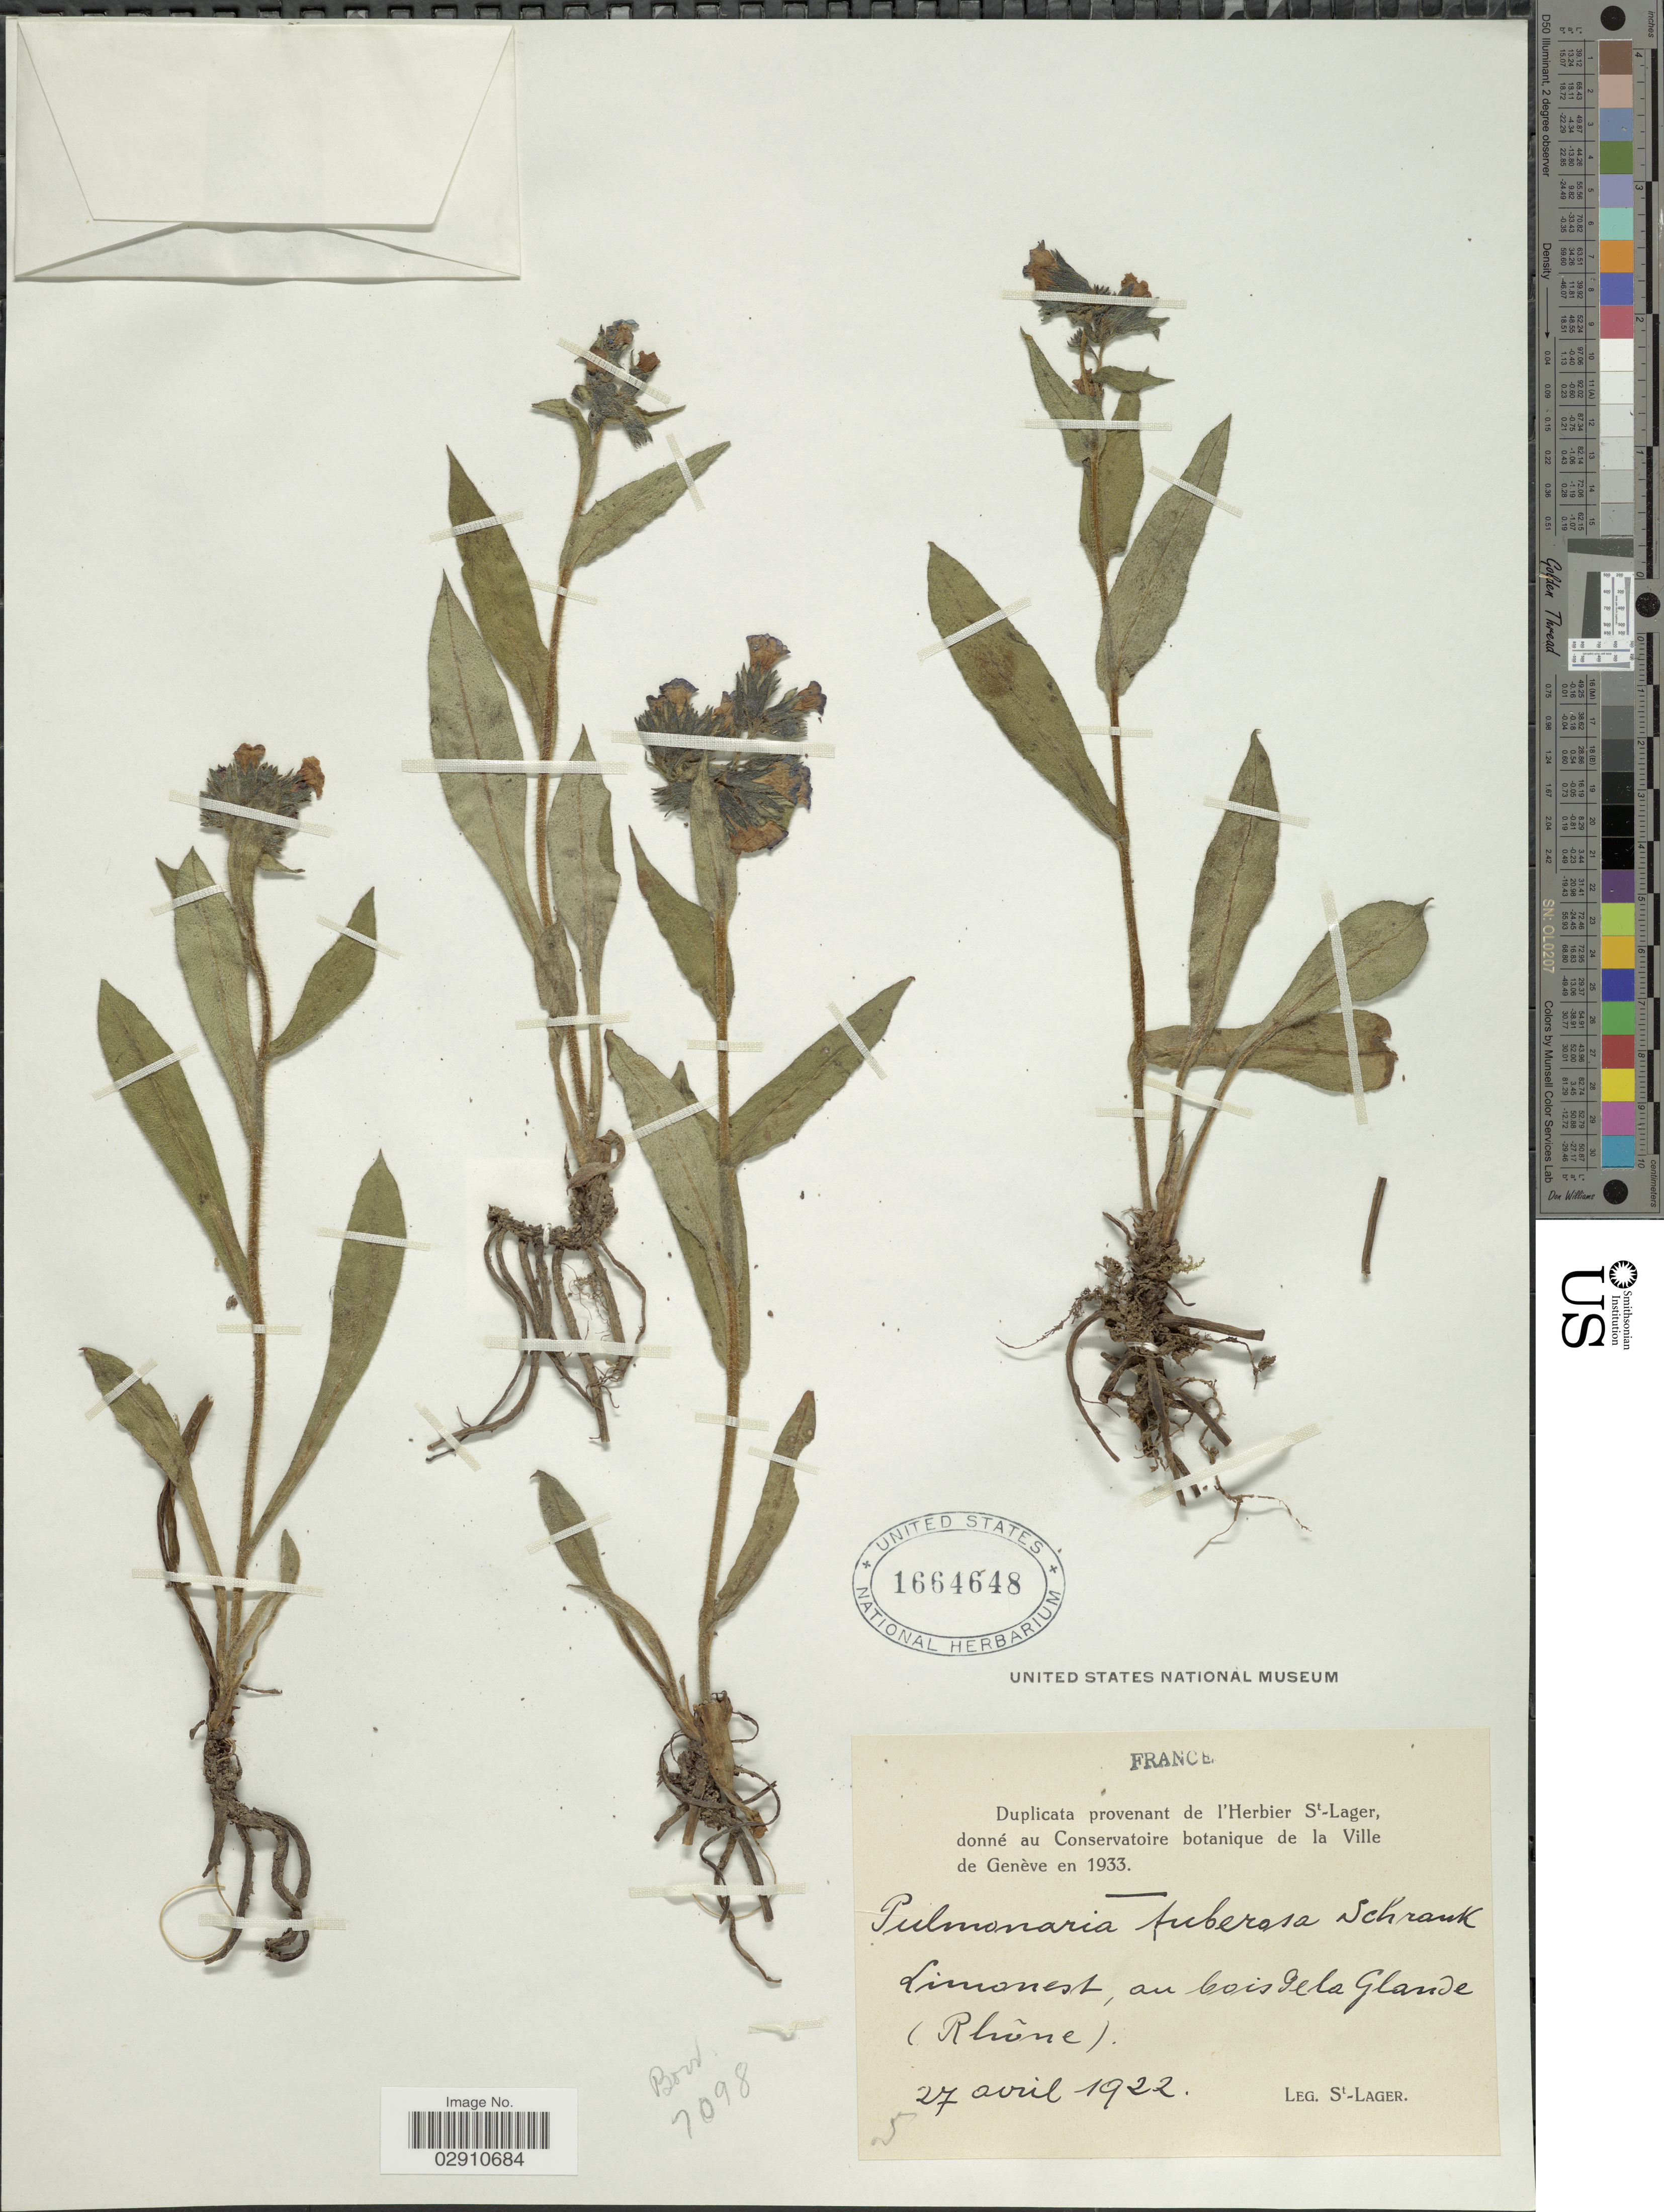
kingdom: Plantae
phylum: Tracheophyta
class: Magnoliopsida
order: Boraginales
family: Boraginaceae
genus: Pulmonaria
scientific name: Pulmonaria tuberosa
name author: Schrank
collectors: -. St. Lager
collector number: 5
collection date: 1922-04-27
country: France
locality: Limonest, au bois de la Glande (Rhône).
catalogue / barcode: US 1664648